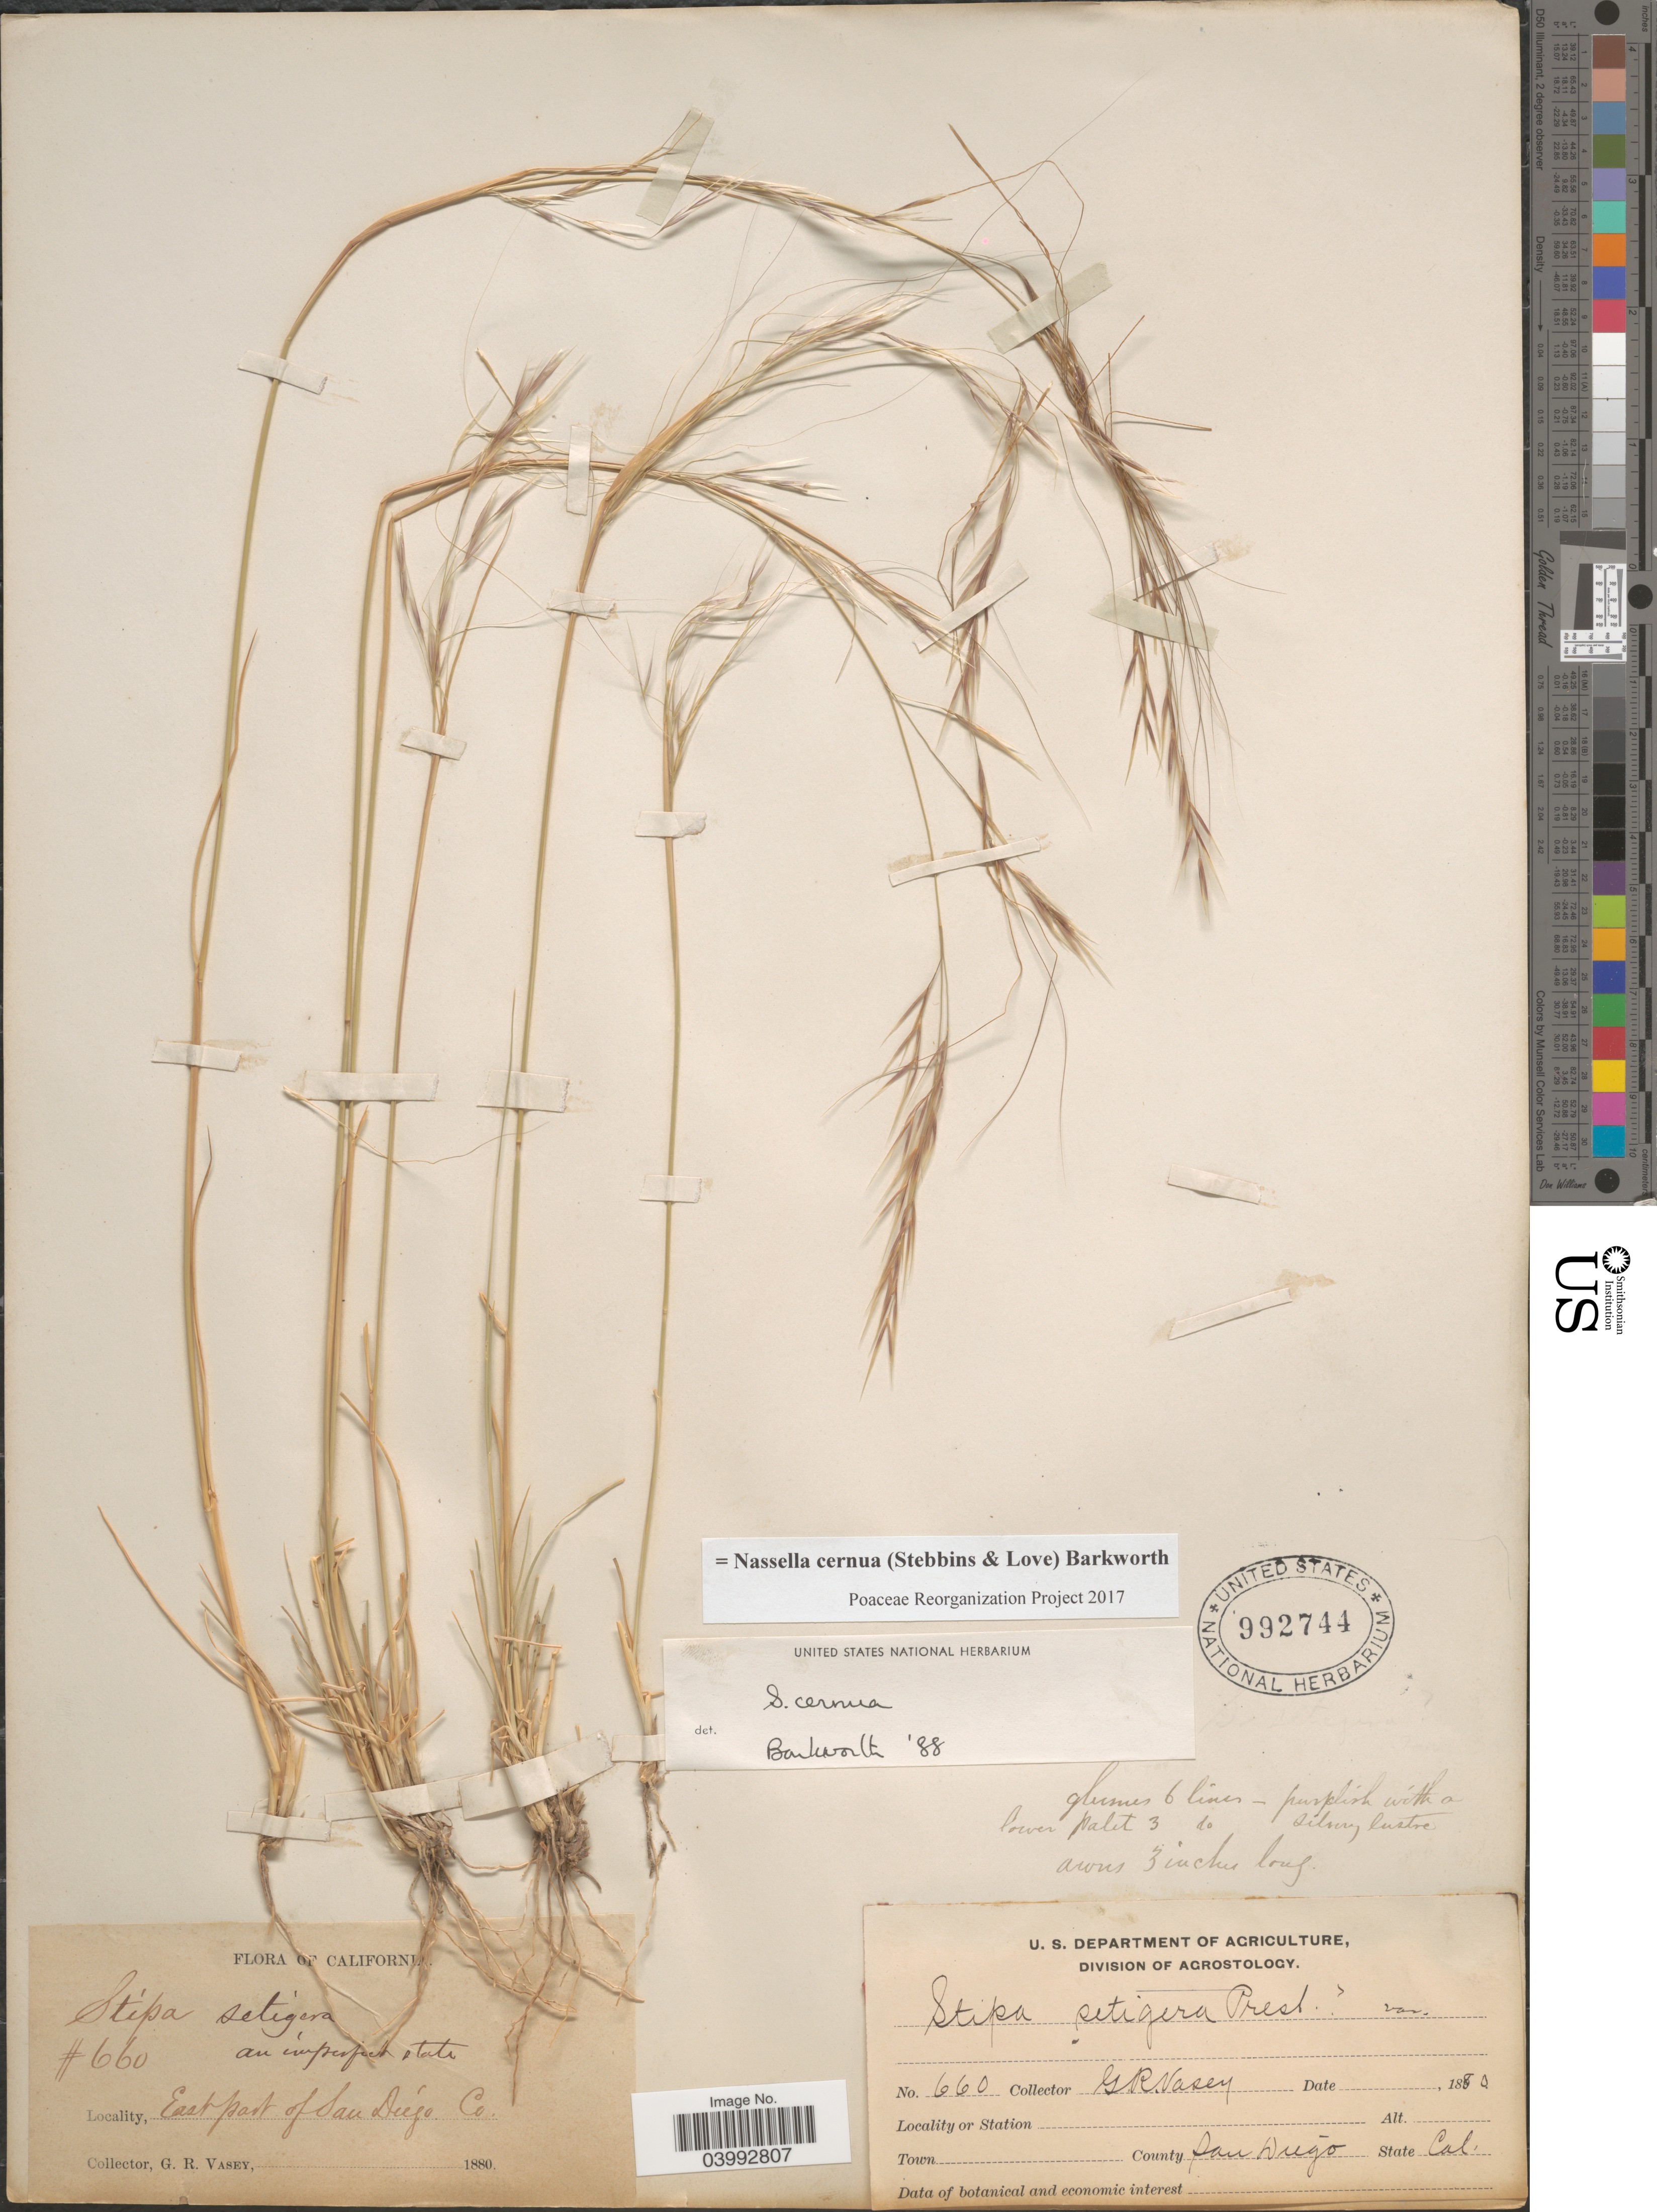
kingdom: Plantae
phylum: Tracheophyta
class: Liliopsida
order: Poales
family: Poaceae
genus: Nassella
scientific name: Nassella cernua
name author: (Stebbins & Love) Barkworth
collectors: G. R. Vasey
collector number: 660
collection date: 1880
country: United States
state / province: California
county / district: San Diego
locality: County San Diego. East Port of San Diego Co.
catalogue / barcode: US 992744